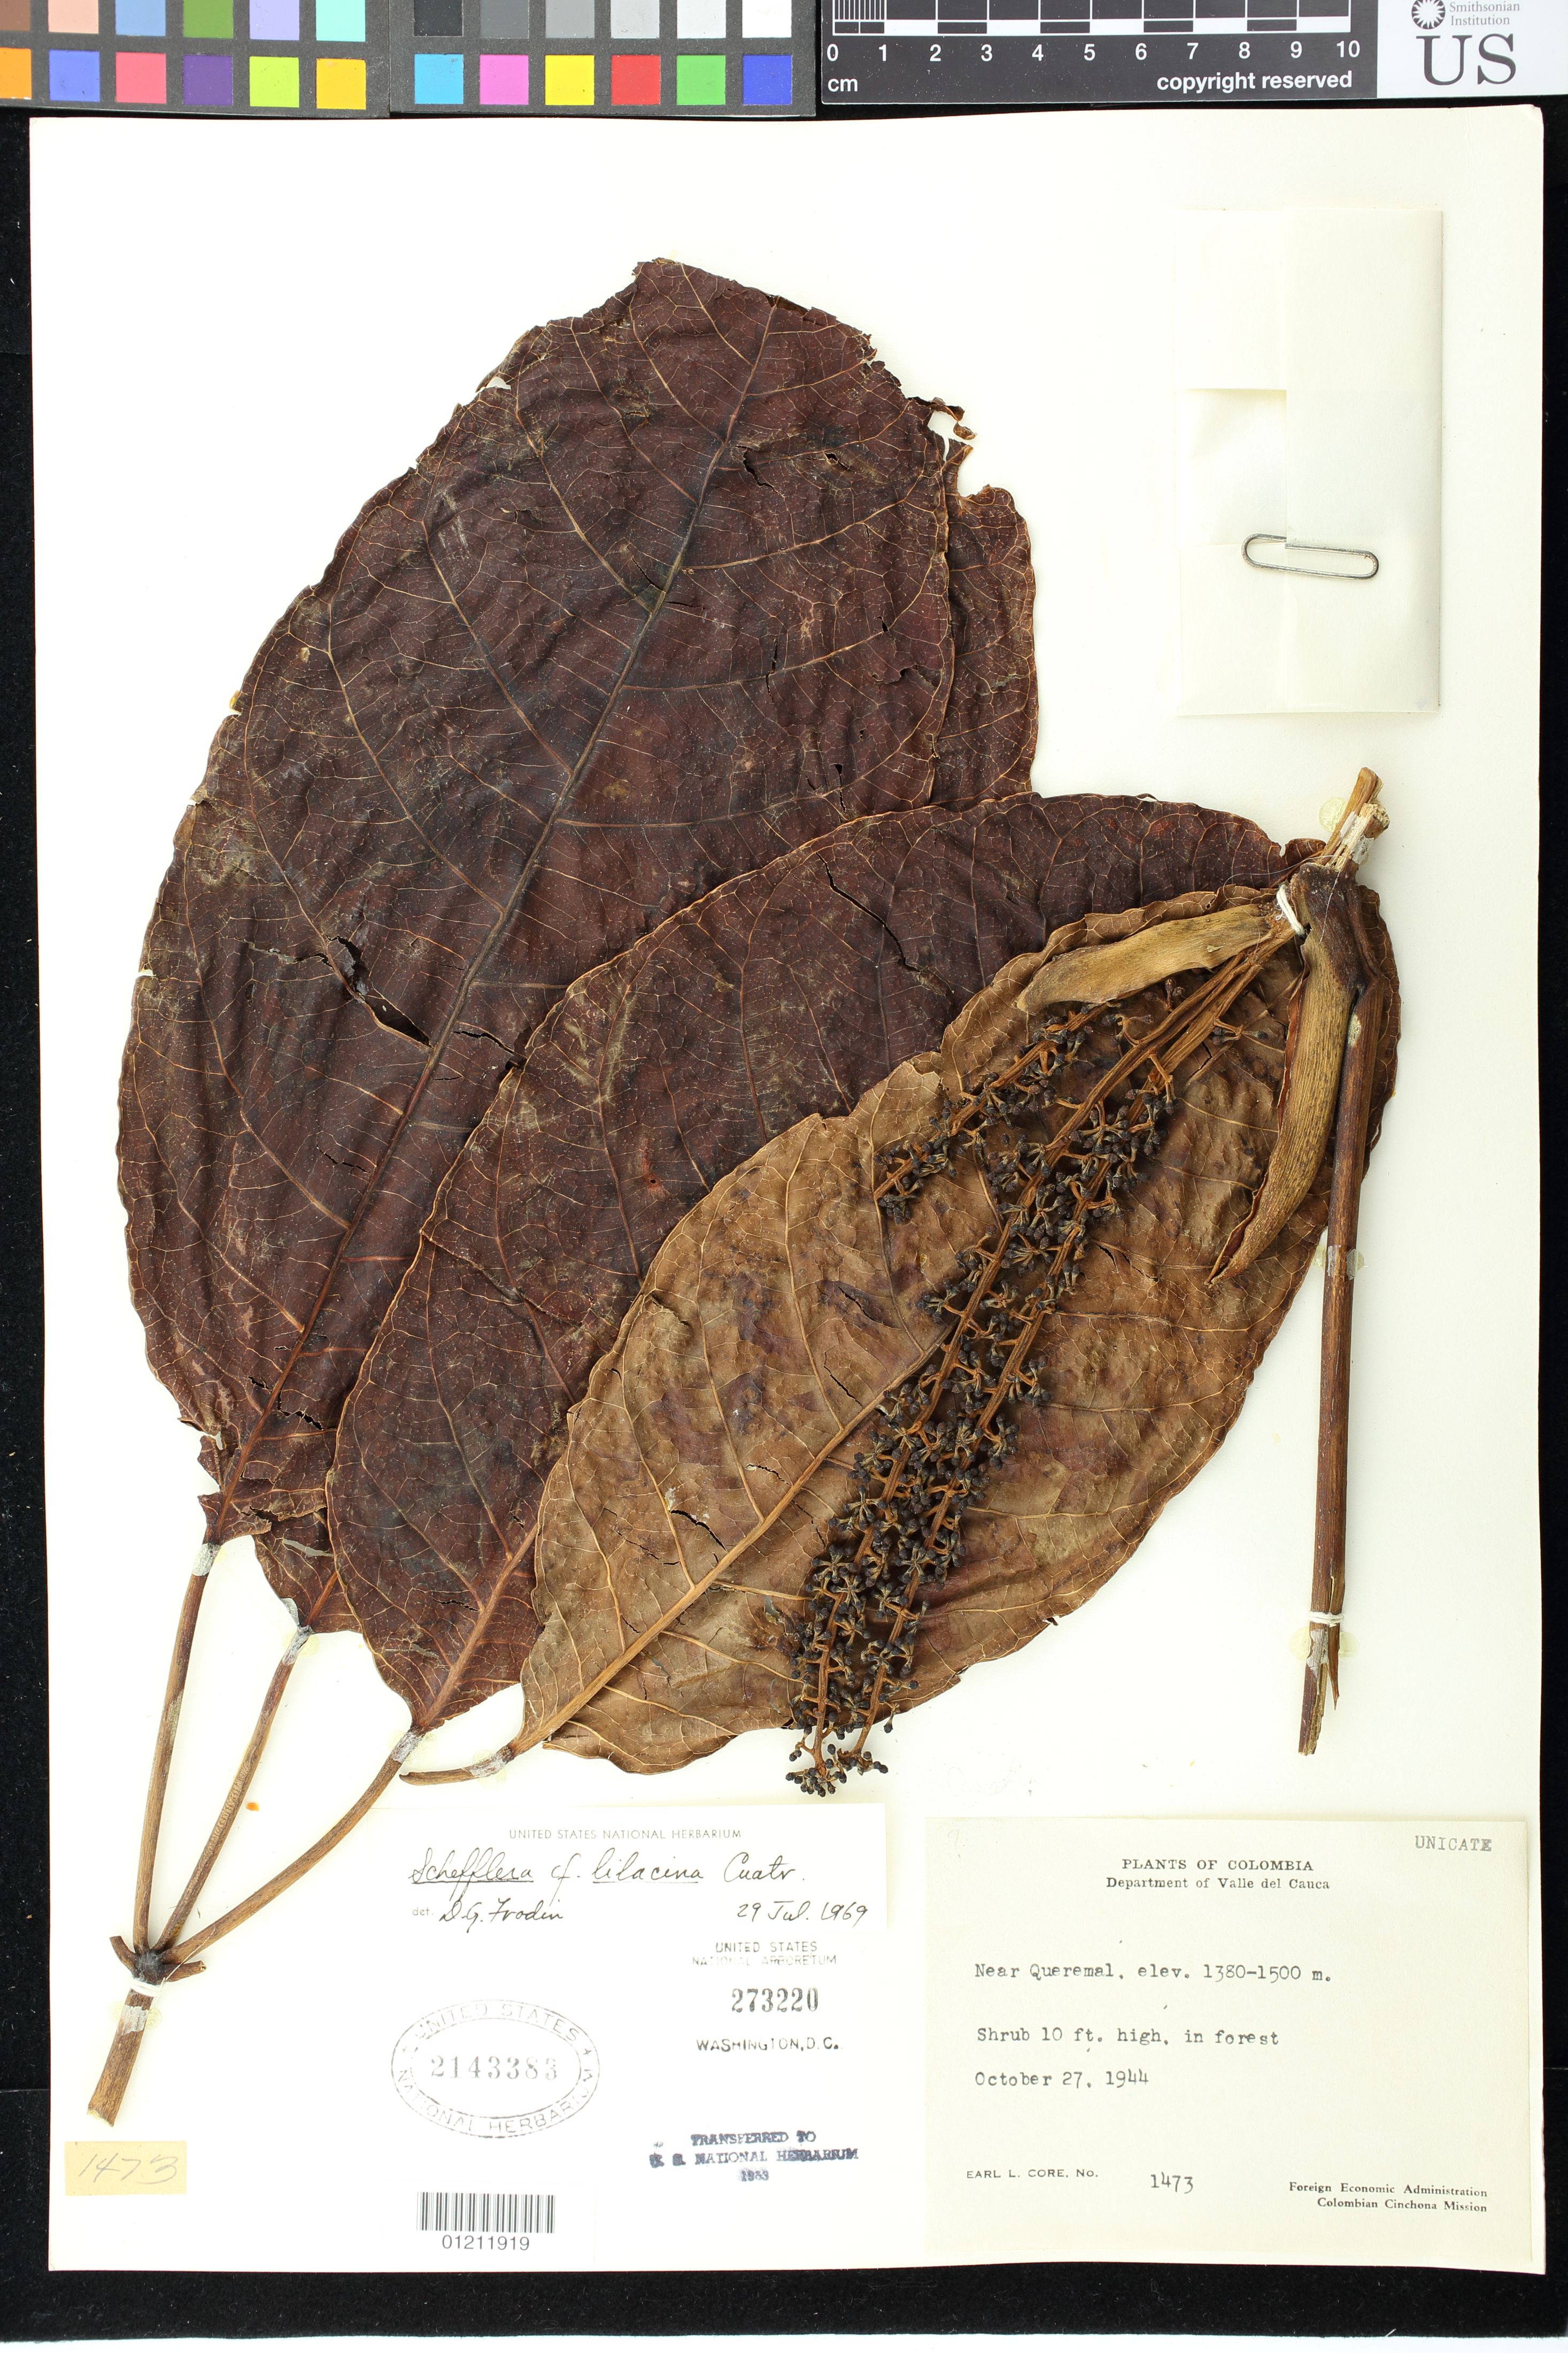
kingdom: Plantae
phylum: Tracheophyta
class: Magnoliopsida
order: Apiales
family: Araliaceae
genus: Schefflera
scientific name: Schefflera lilacina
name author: Cuatrec.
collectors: E. L. Core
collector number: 1473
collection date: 1944-10-27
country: Colombia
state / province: Valle del Cauca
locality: Near Queremal, in forest.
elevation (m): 1380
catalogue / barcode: US 2143383